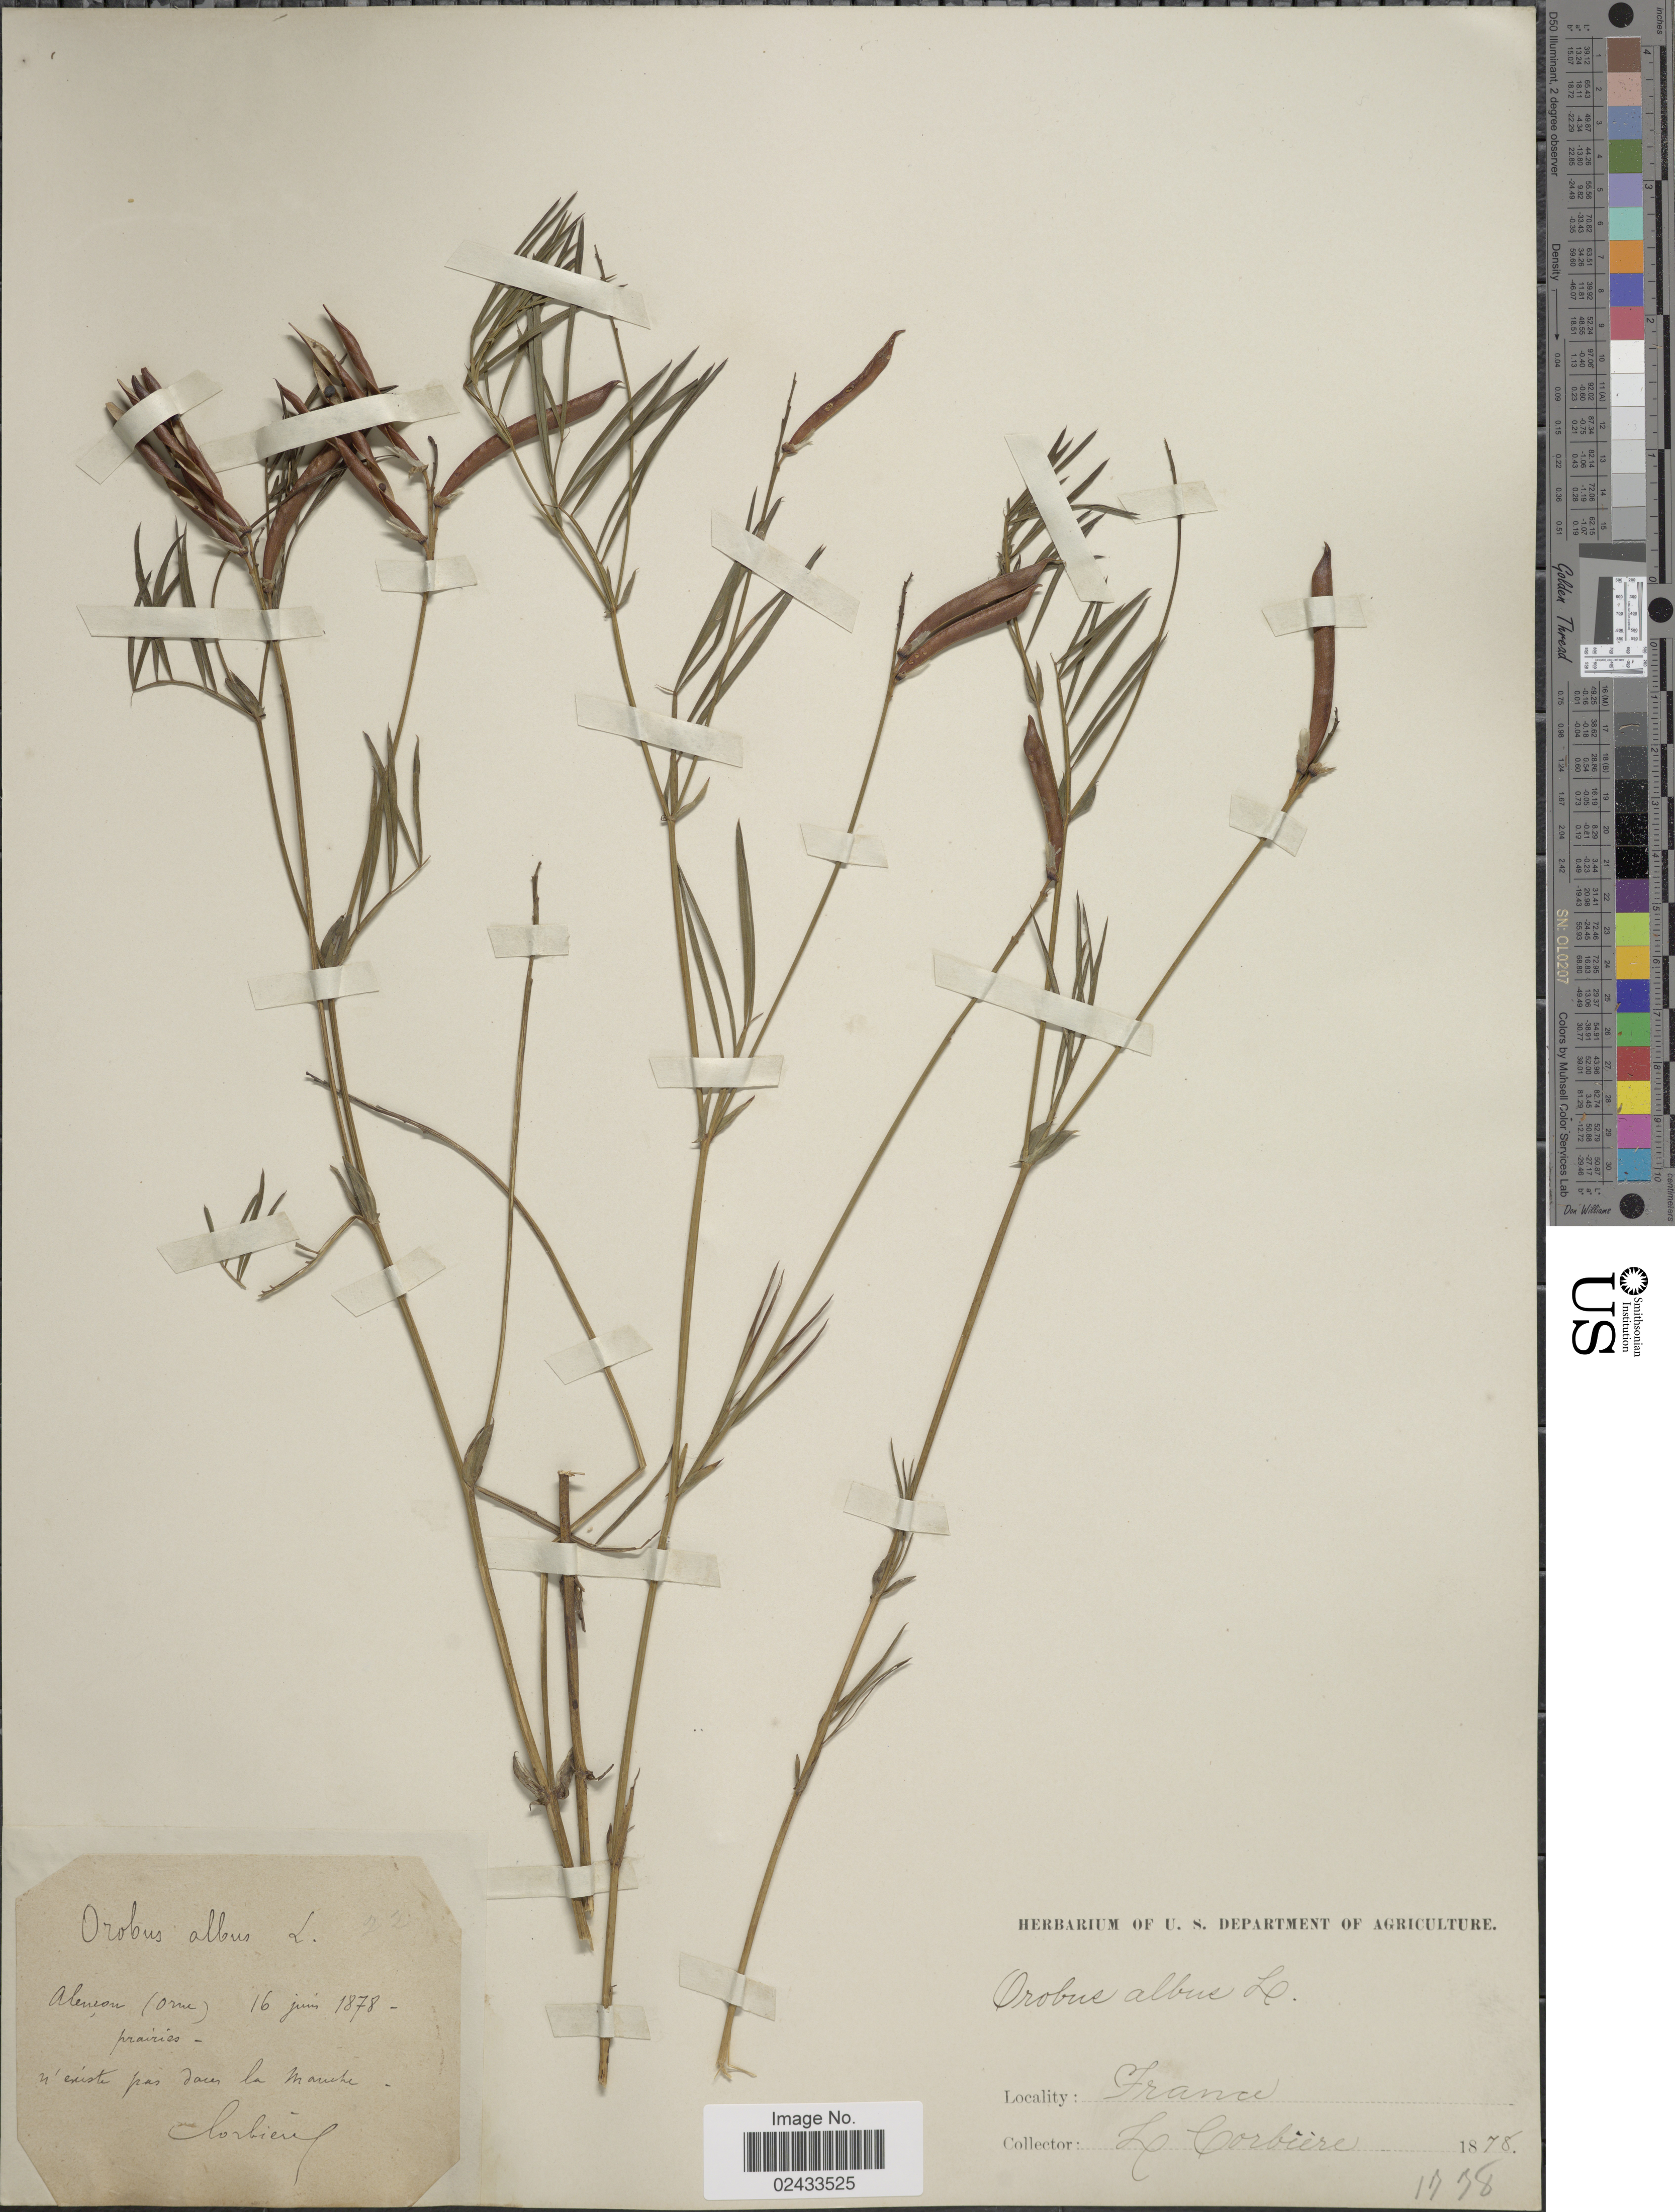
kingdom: Plantae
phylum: Tracheophyta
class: Magnoliopsida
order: Fabales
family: Fabaceae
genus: Lathyrus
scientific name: Lathyrus pannonicus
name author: (Jacq.) Garcke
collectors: L. Corbière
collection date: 1878-06-16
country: France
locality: Alenson (Orne) prairies, n existe par dans la Manche. France